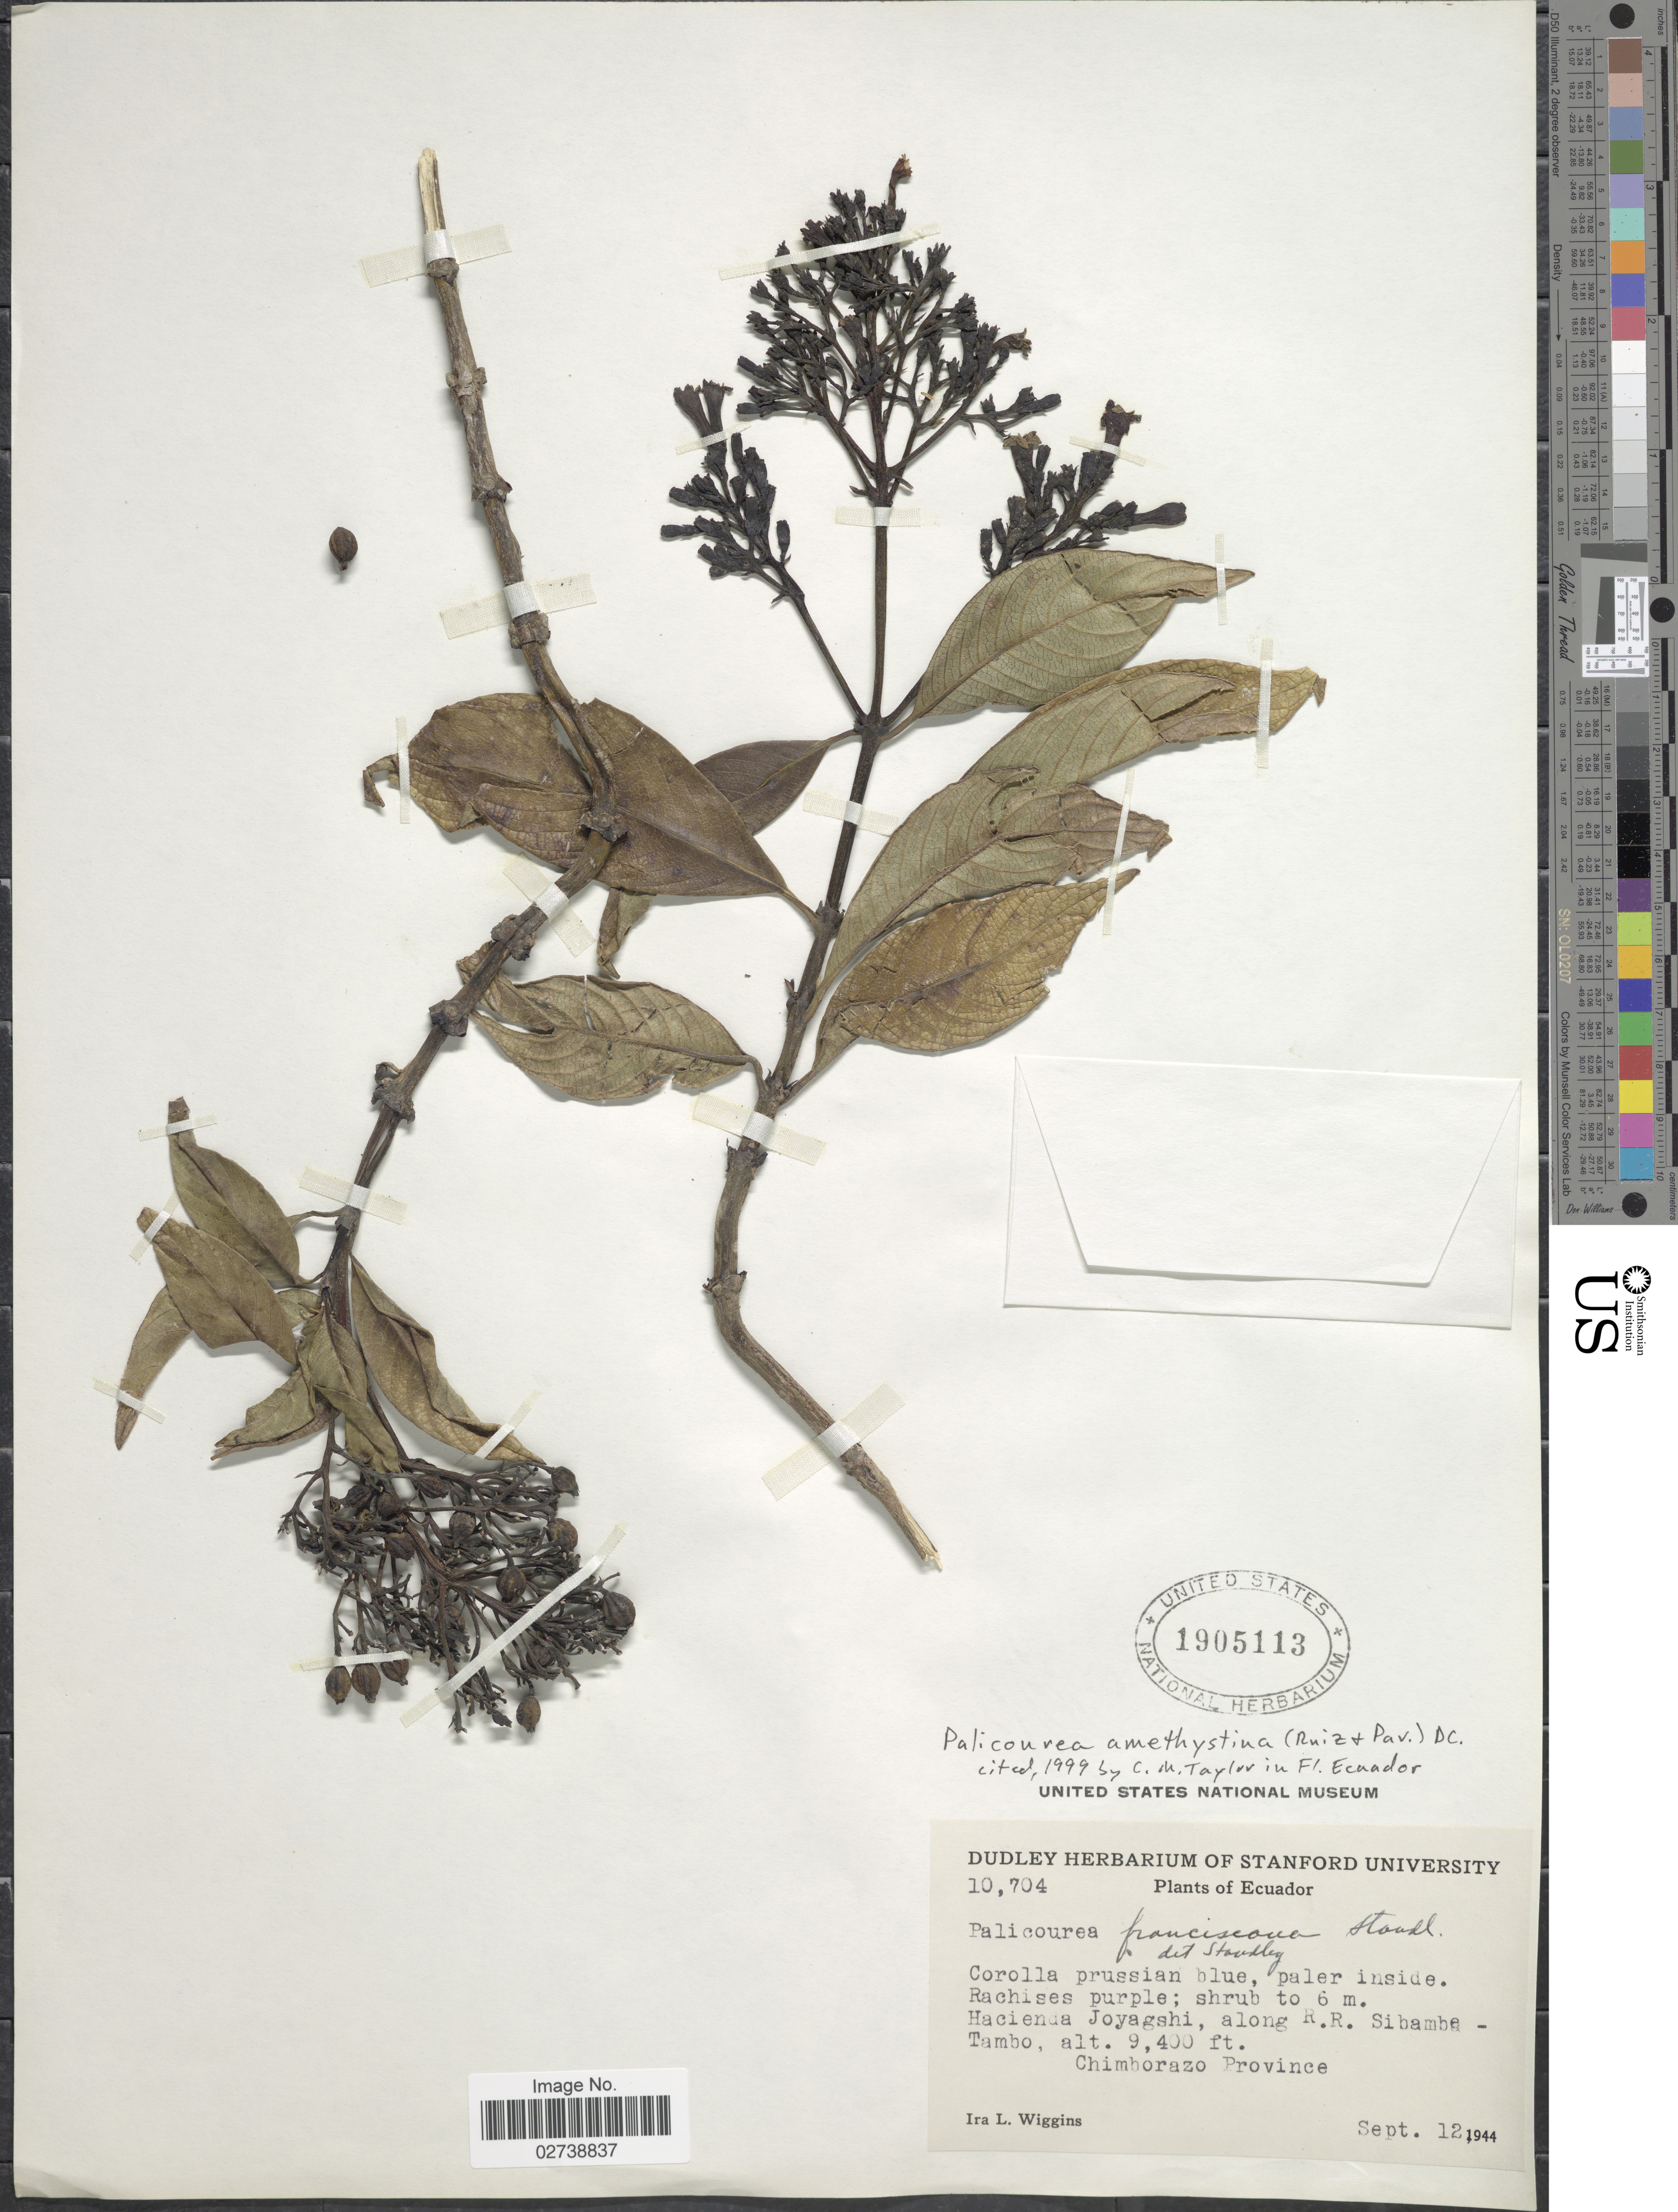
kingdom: Plantae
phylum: Tracheophyta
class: Magnoliopsida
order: Gentianales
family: Rubiaceae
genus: Palicourea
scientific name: Palicourea amethystina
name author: (Ruiz & Pav.) DC.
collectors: I. L. Wiggins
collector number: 10704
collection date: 1944-09-12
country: Ecuador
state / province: Chimborazo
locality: Hacienda Joyagshi, along R.R. Sibamba - Tambo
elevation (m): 2865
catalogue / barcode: US 1905113